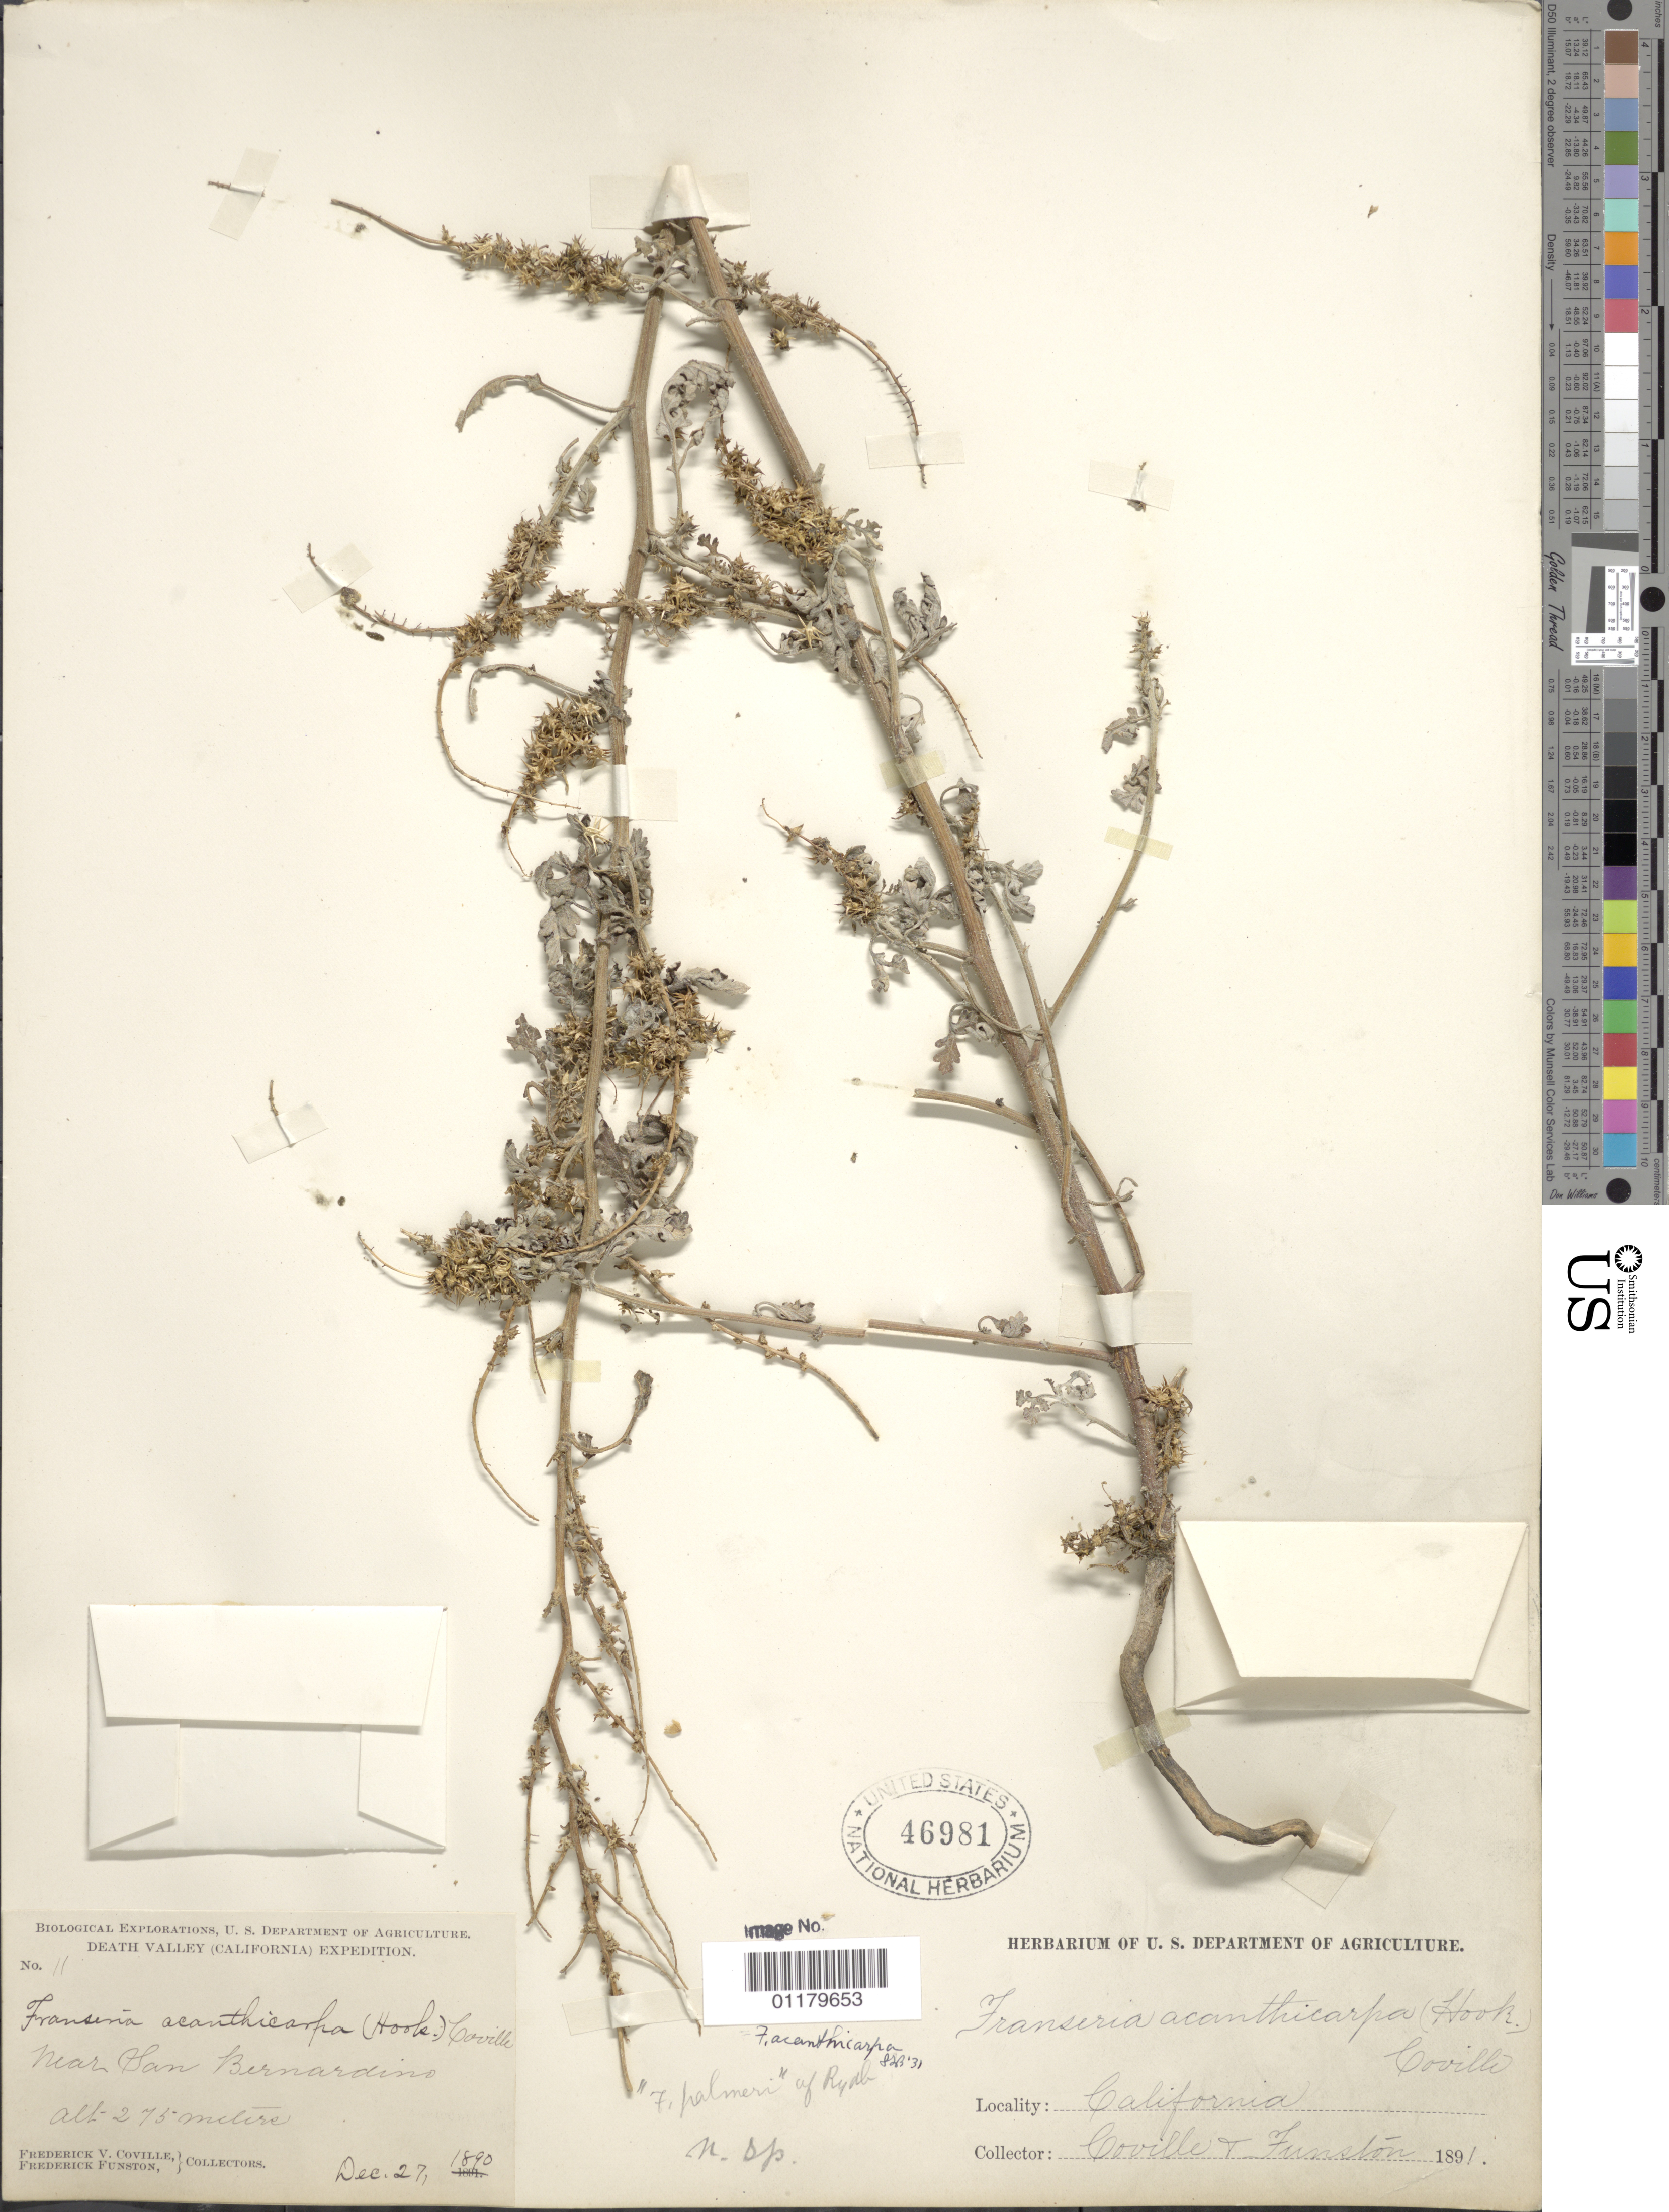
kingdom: Plantae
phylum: Tracheophyta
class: Magnoliopsida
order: Asterales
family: Asteraceae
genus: Franseria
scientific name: Franseria acanthicarpa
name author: Coville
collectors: F. V. Coville & F. Funston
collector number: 11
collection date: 1890-12-27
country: United States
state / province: California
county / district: San Bernardino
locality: near San Bernardino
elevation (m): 275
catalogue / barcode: US 46981